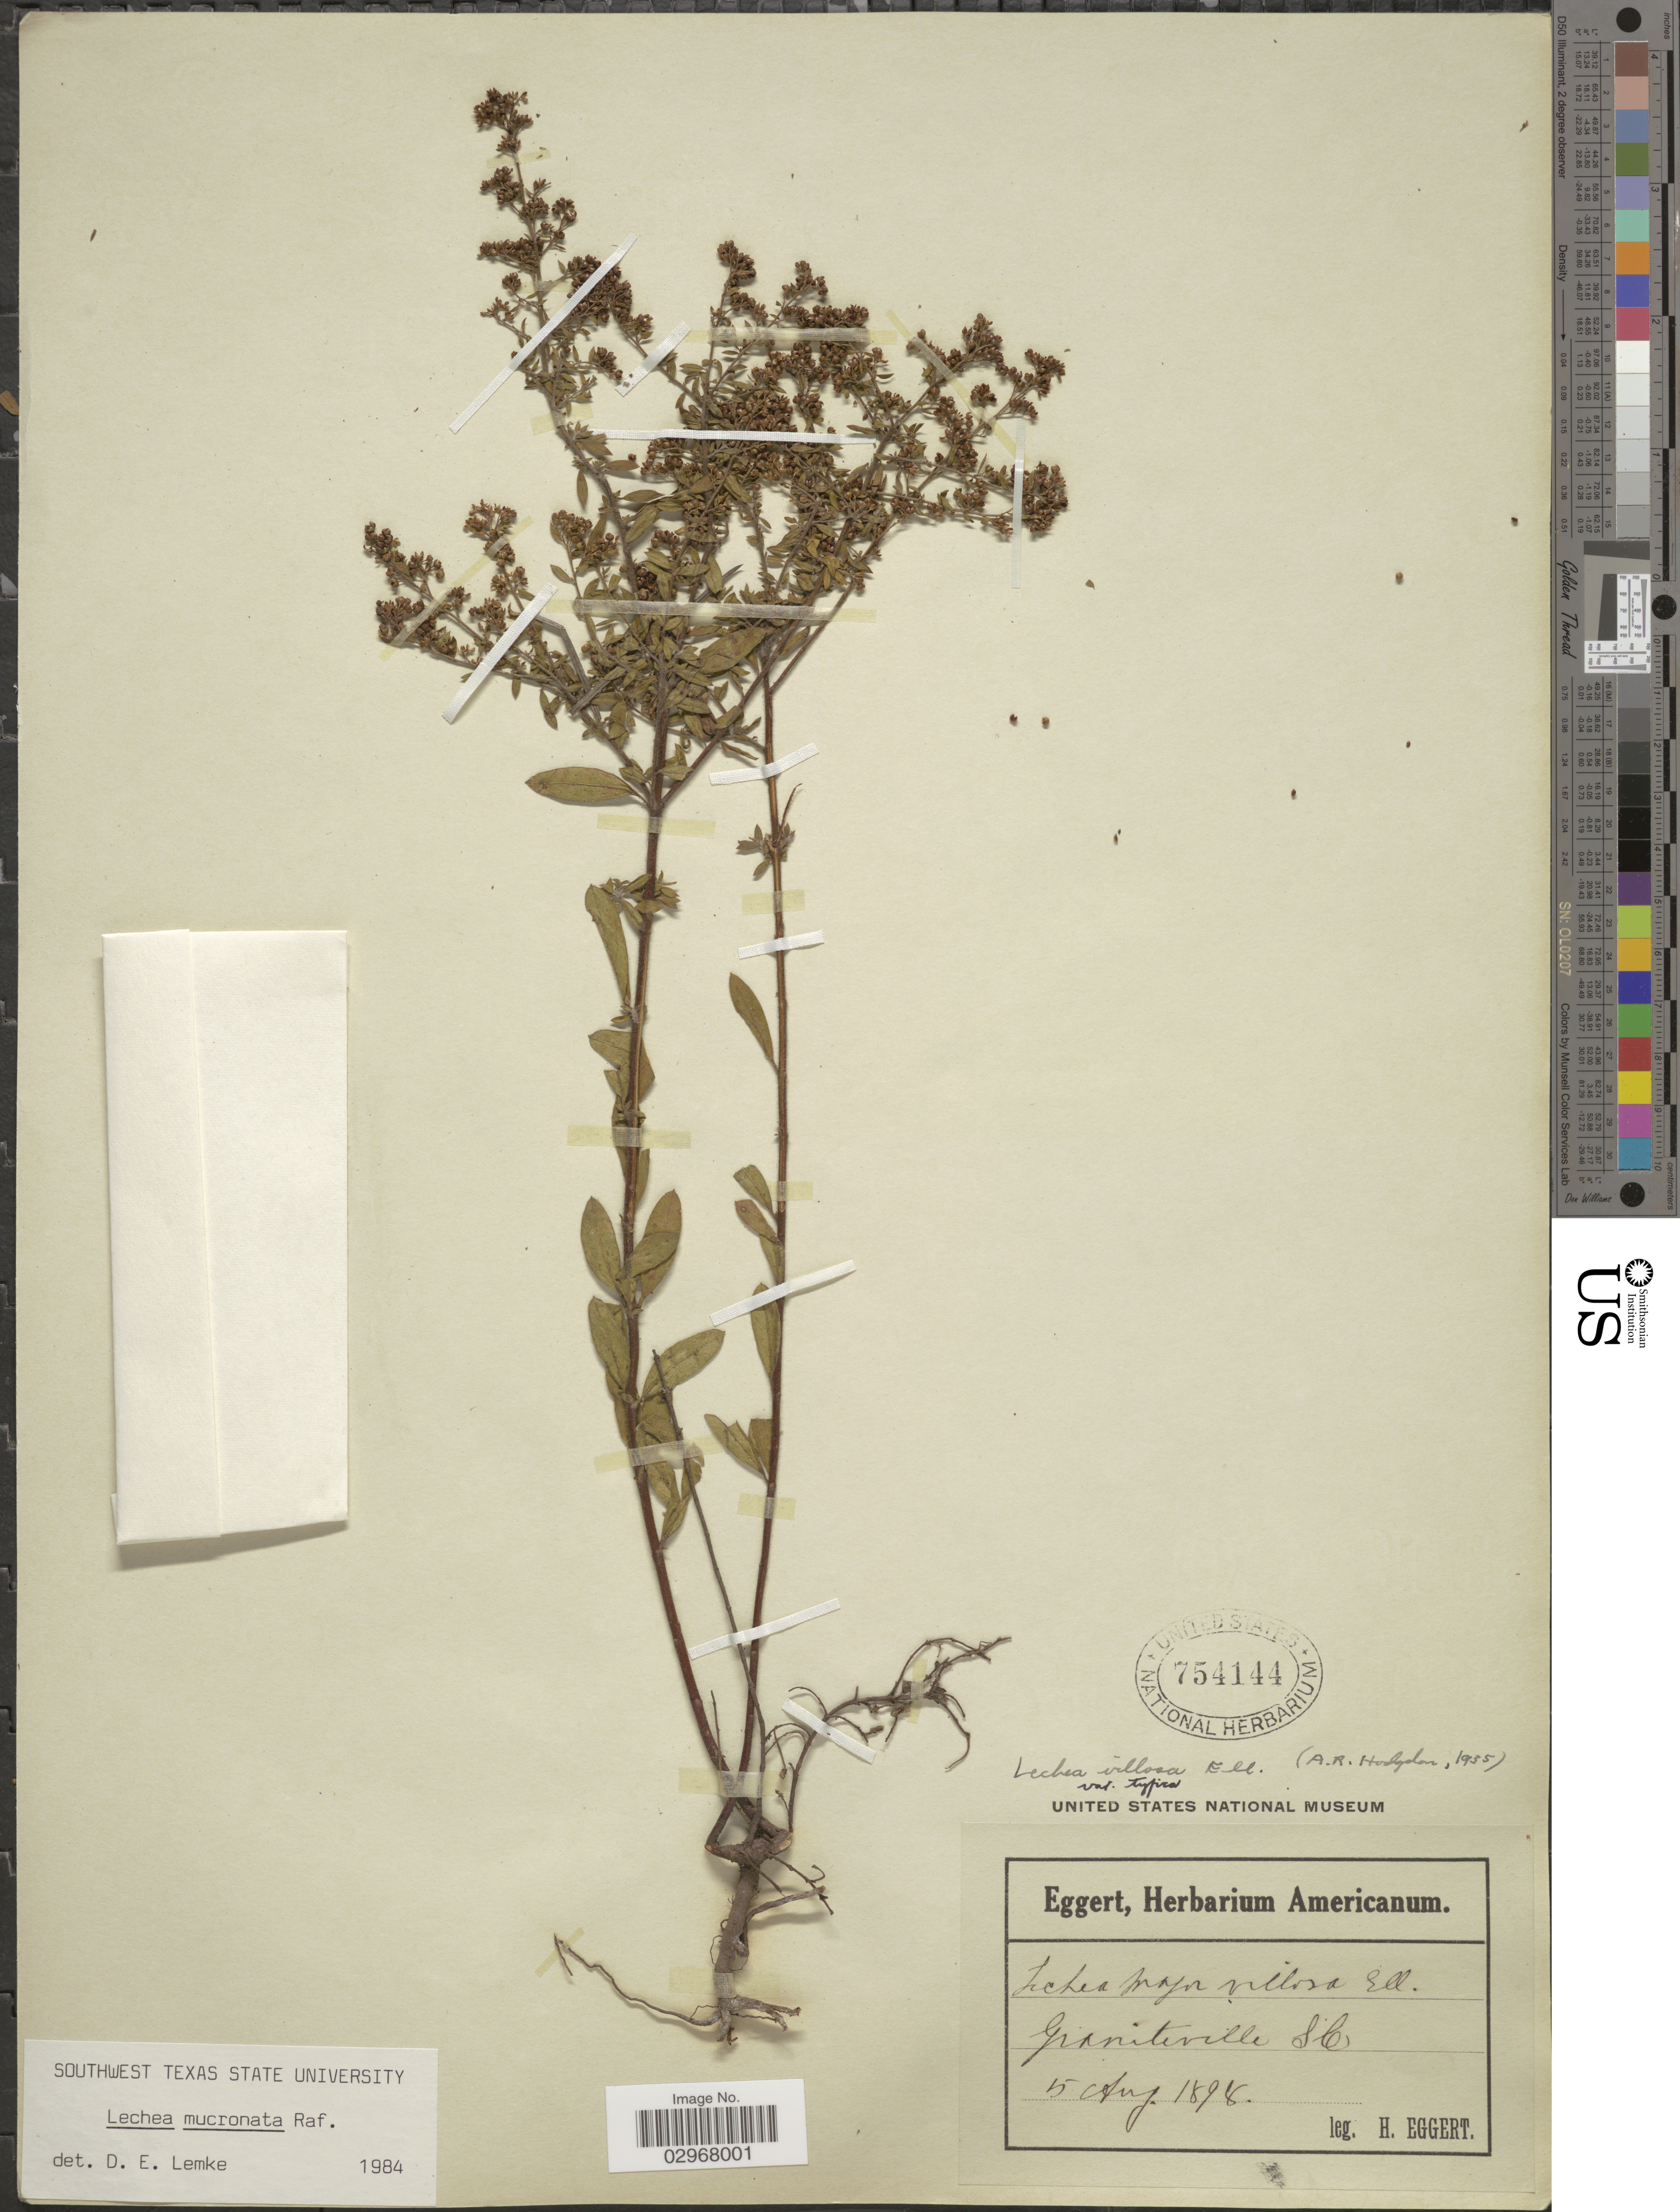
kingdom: Plantae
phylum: Tracheophyta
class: Magnoliopsida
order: Malvales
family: Cistaceae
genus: Lechea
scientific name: Lechea mucronata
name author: Raf.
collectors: H. Eggert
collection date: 1898-08-05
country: United States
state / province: South Carolina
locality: Graniteville S.C.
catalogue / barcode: US 754144